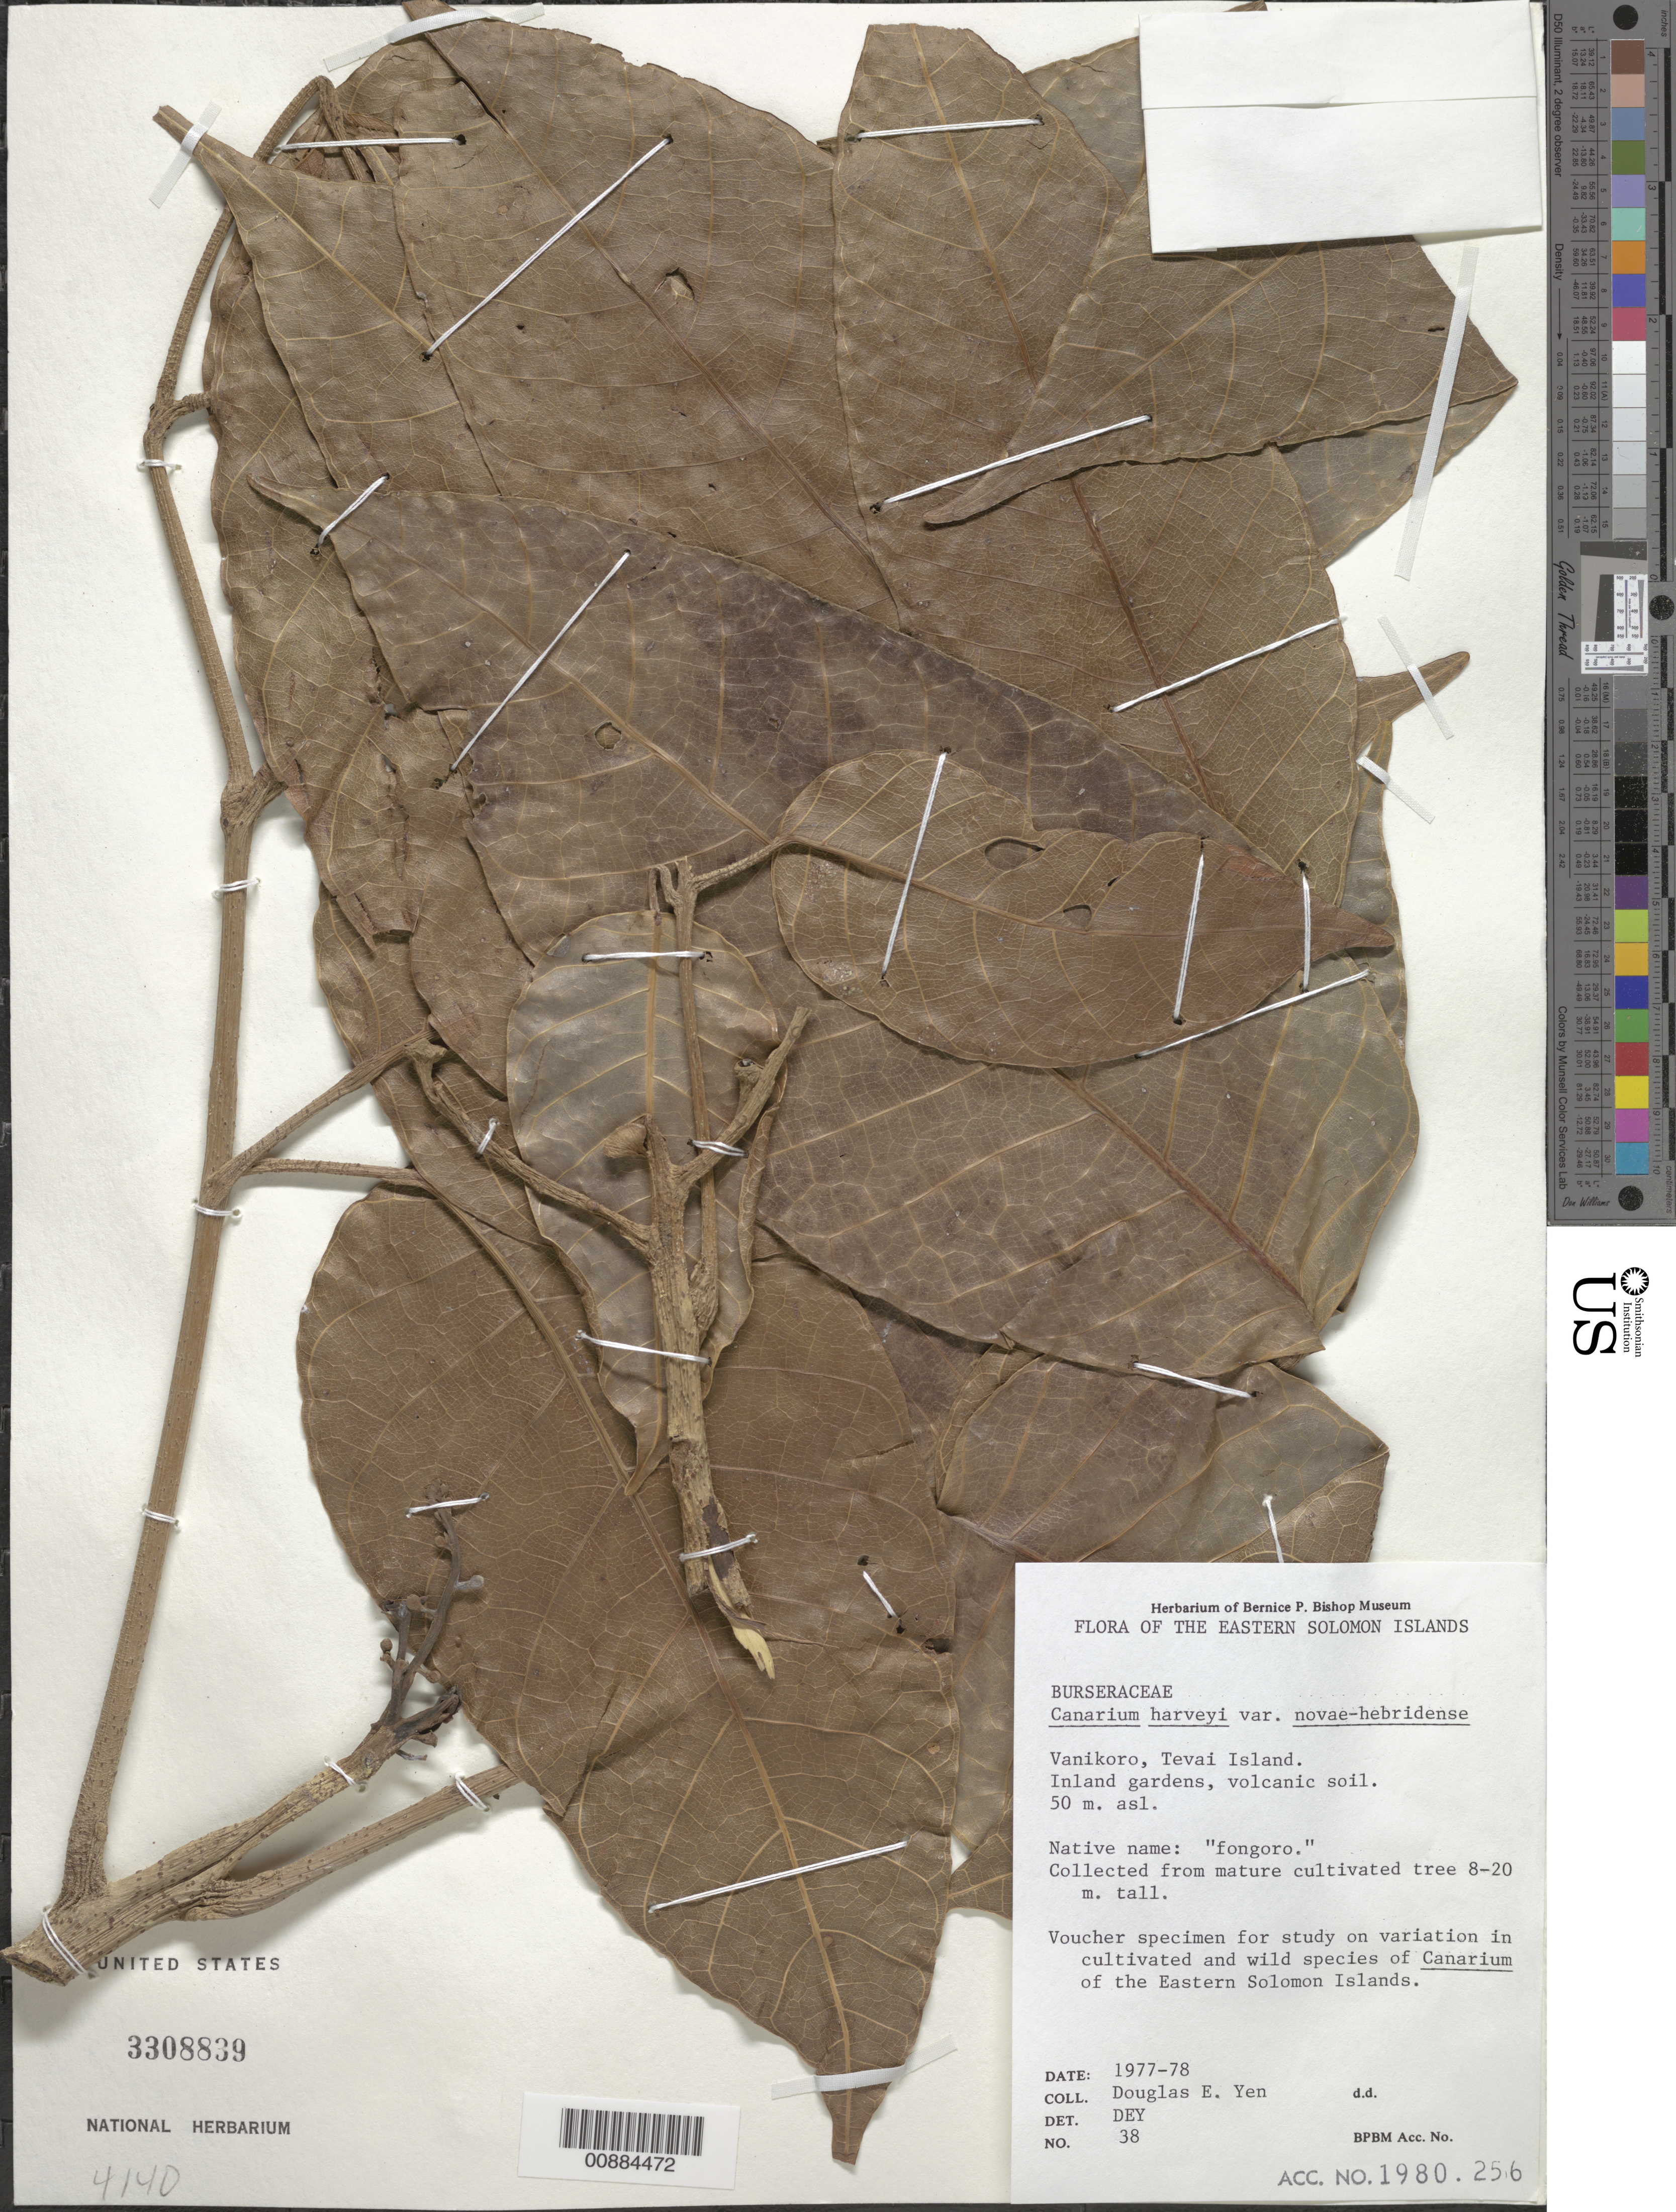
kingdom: Plantae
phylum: Tracheophyta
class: Magnoliopsida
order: Sapindales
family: Burseraceae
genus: Canarium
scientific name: Canarium harveyi var. novae-hebridense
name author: Leenh.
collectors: D. Yen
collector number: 38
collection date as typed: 1977 to 1978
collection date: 1977/1978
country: Solomon Islands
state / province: Temotu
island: Vanikolo [Vanikoro]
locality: Tevao Is.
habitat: Inland gardens, volcanic soil.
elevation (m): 50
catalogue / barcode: US 3308839